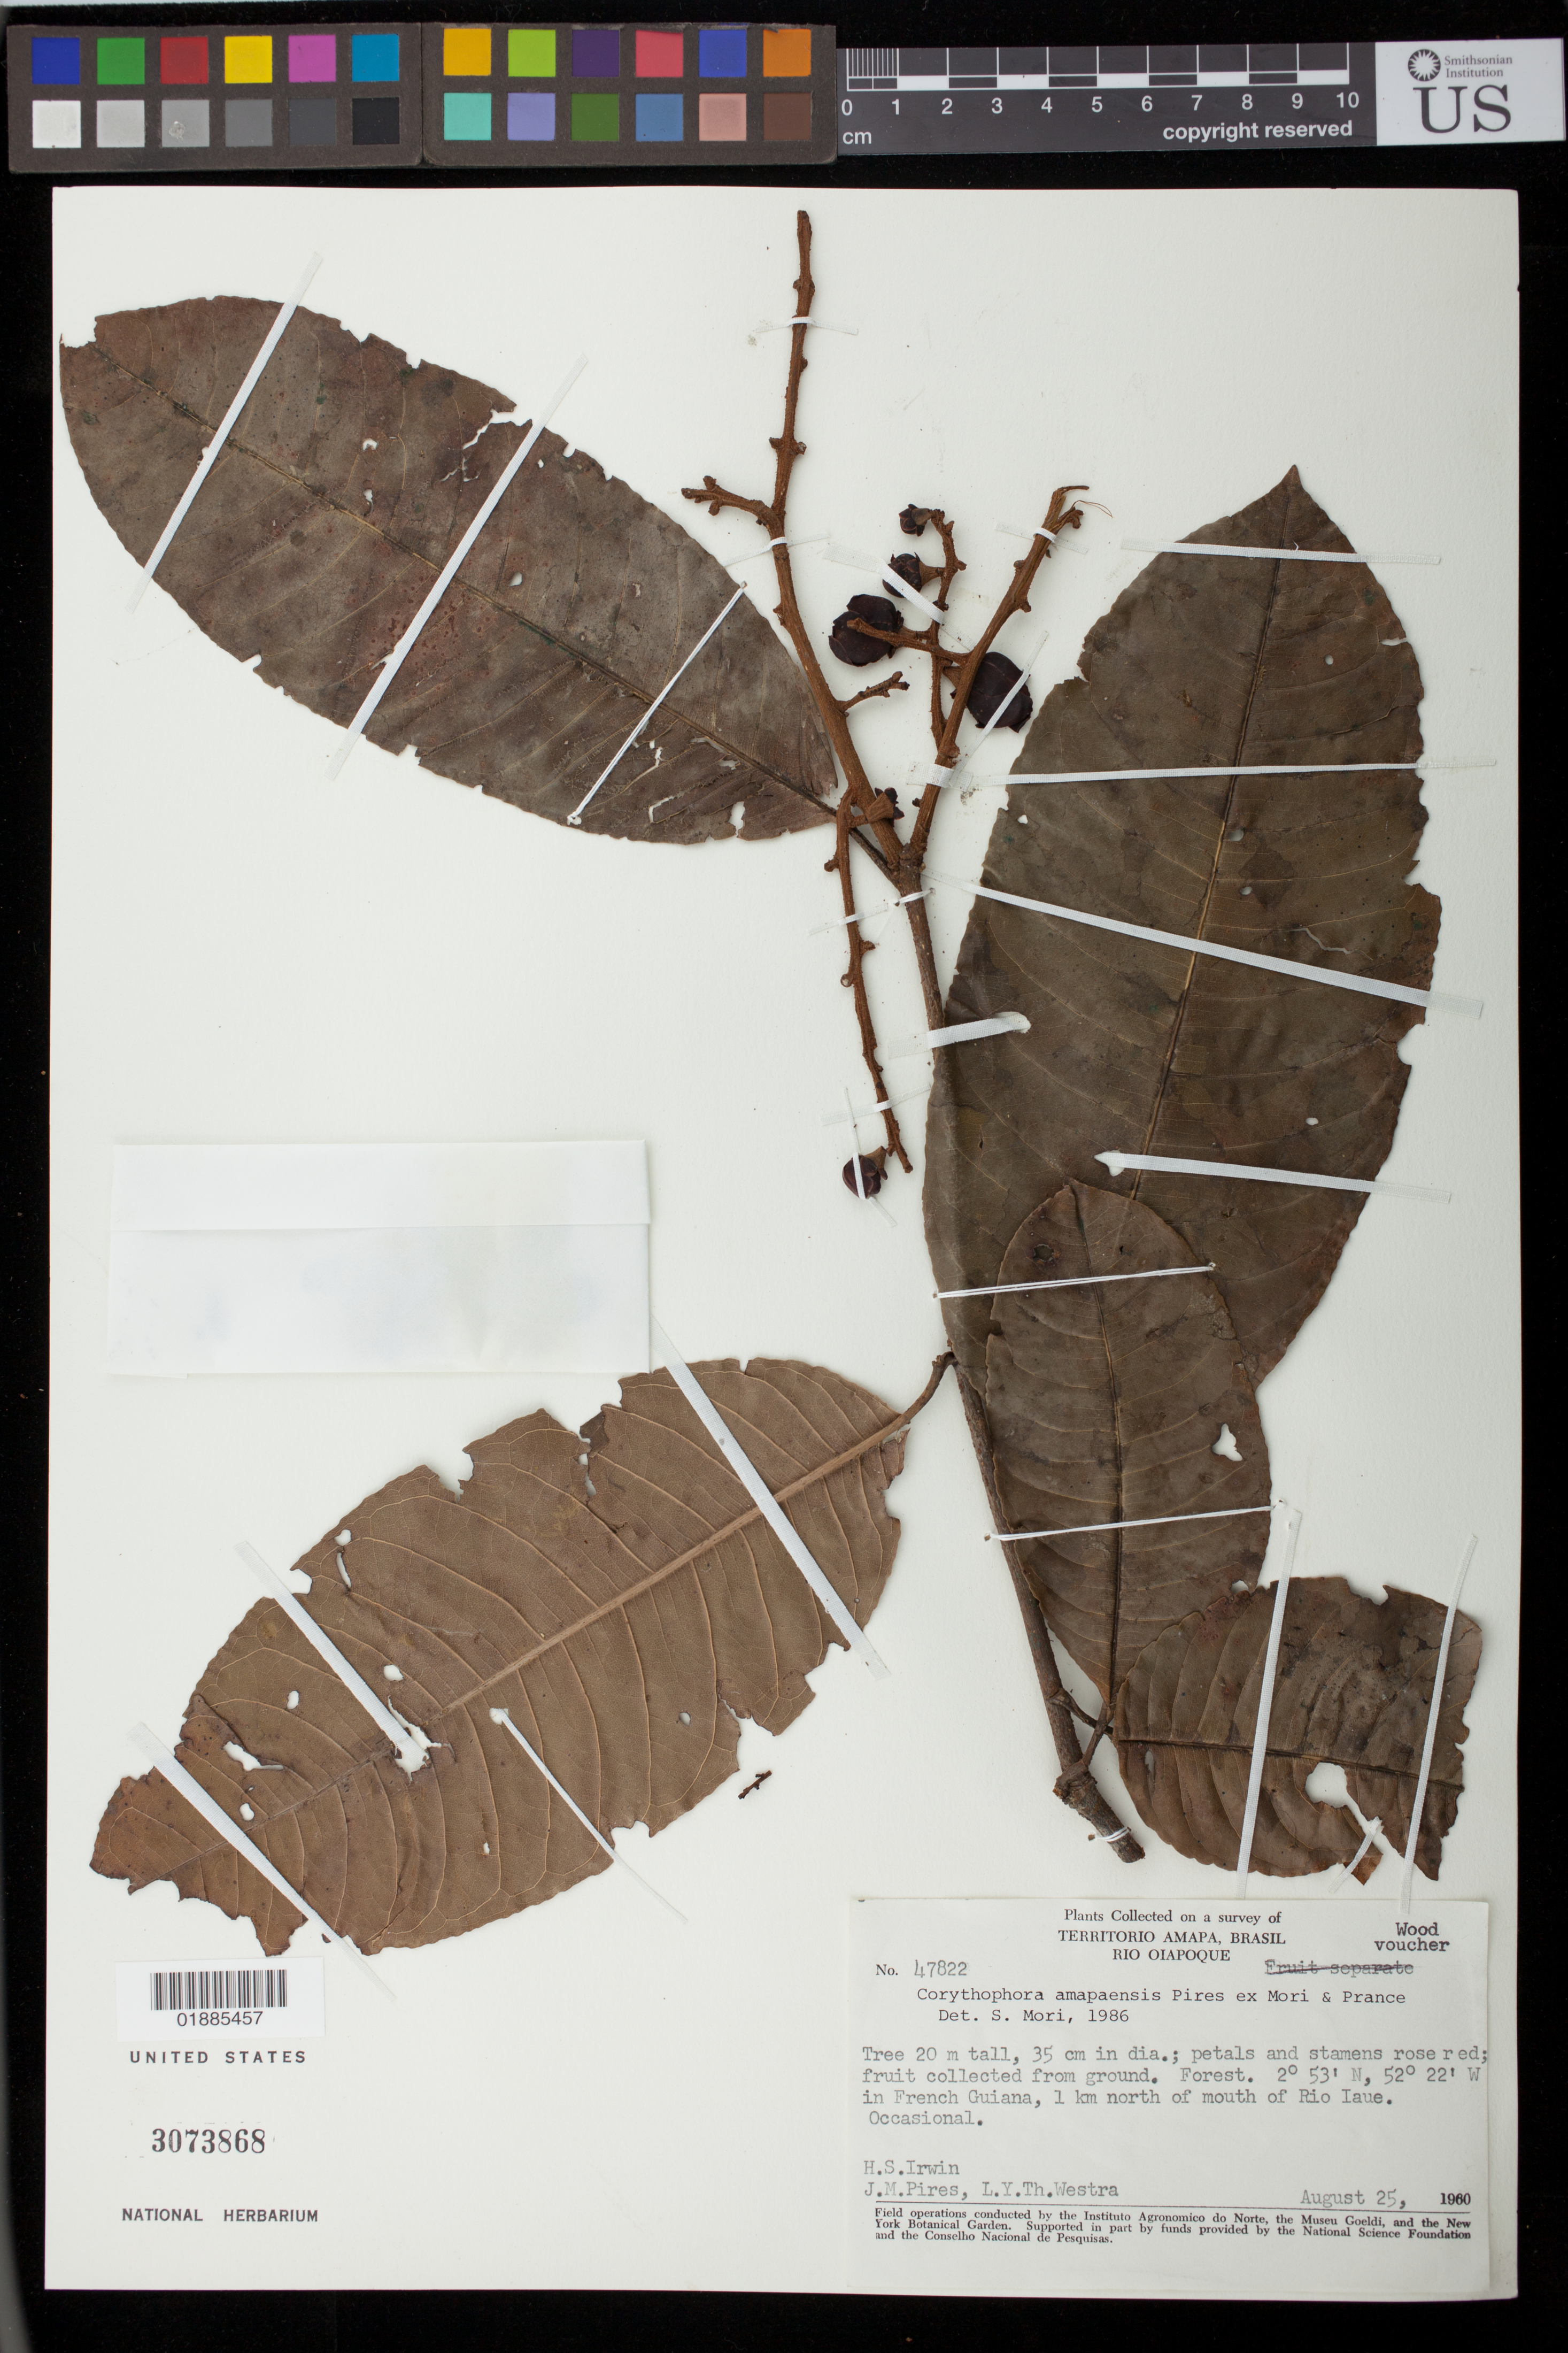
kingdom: Plantae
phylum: Tracheophyta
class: Magnoliopsida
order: Ericales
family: Lecythidaceae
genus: Corythophora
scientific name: Corythophora amapaensis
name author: Pires ex S.A. Mori & Prance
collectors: H. Irwin, J. M. Pires & L. Y. T. Westra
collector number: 47822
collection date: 1960-08-25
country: French Guiana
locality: In French Guiana, 1km north of mouth of Rio Iaue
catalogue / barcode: US 3073868